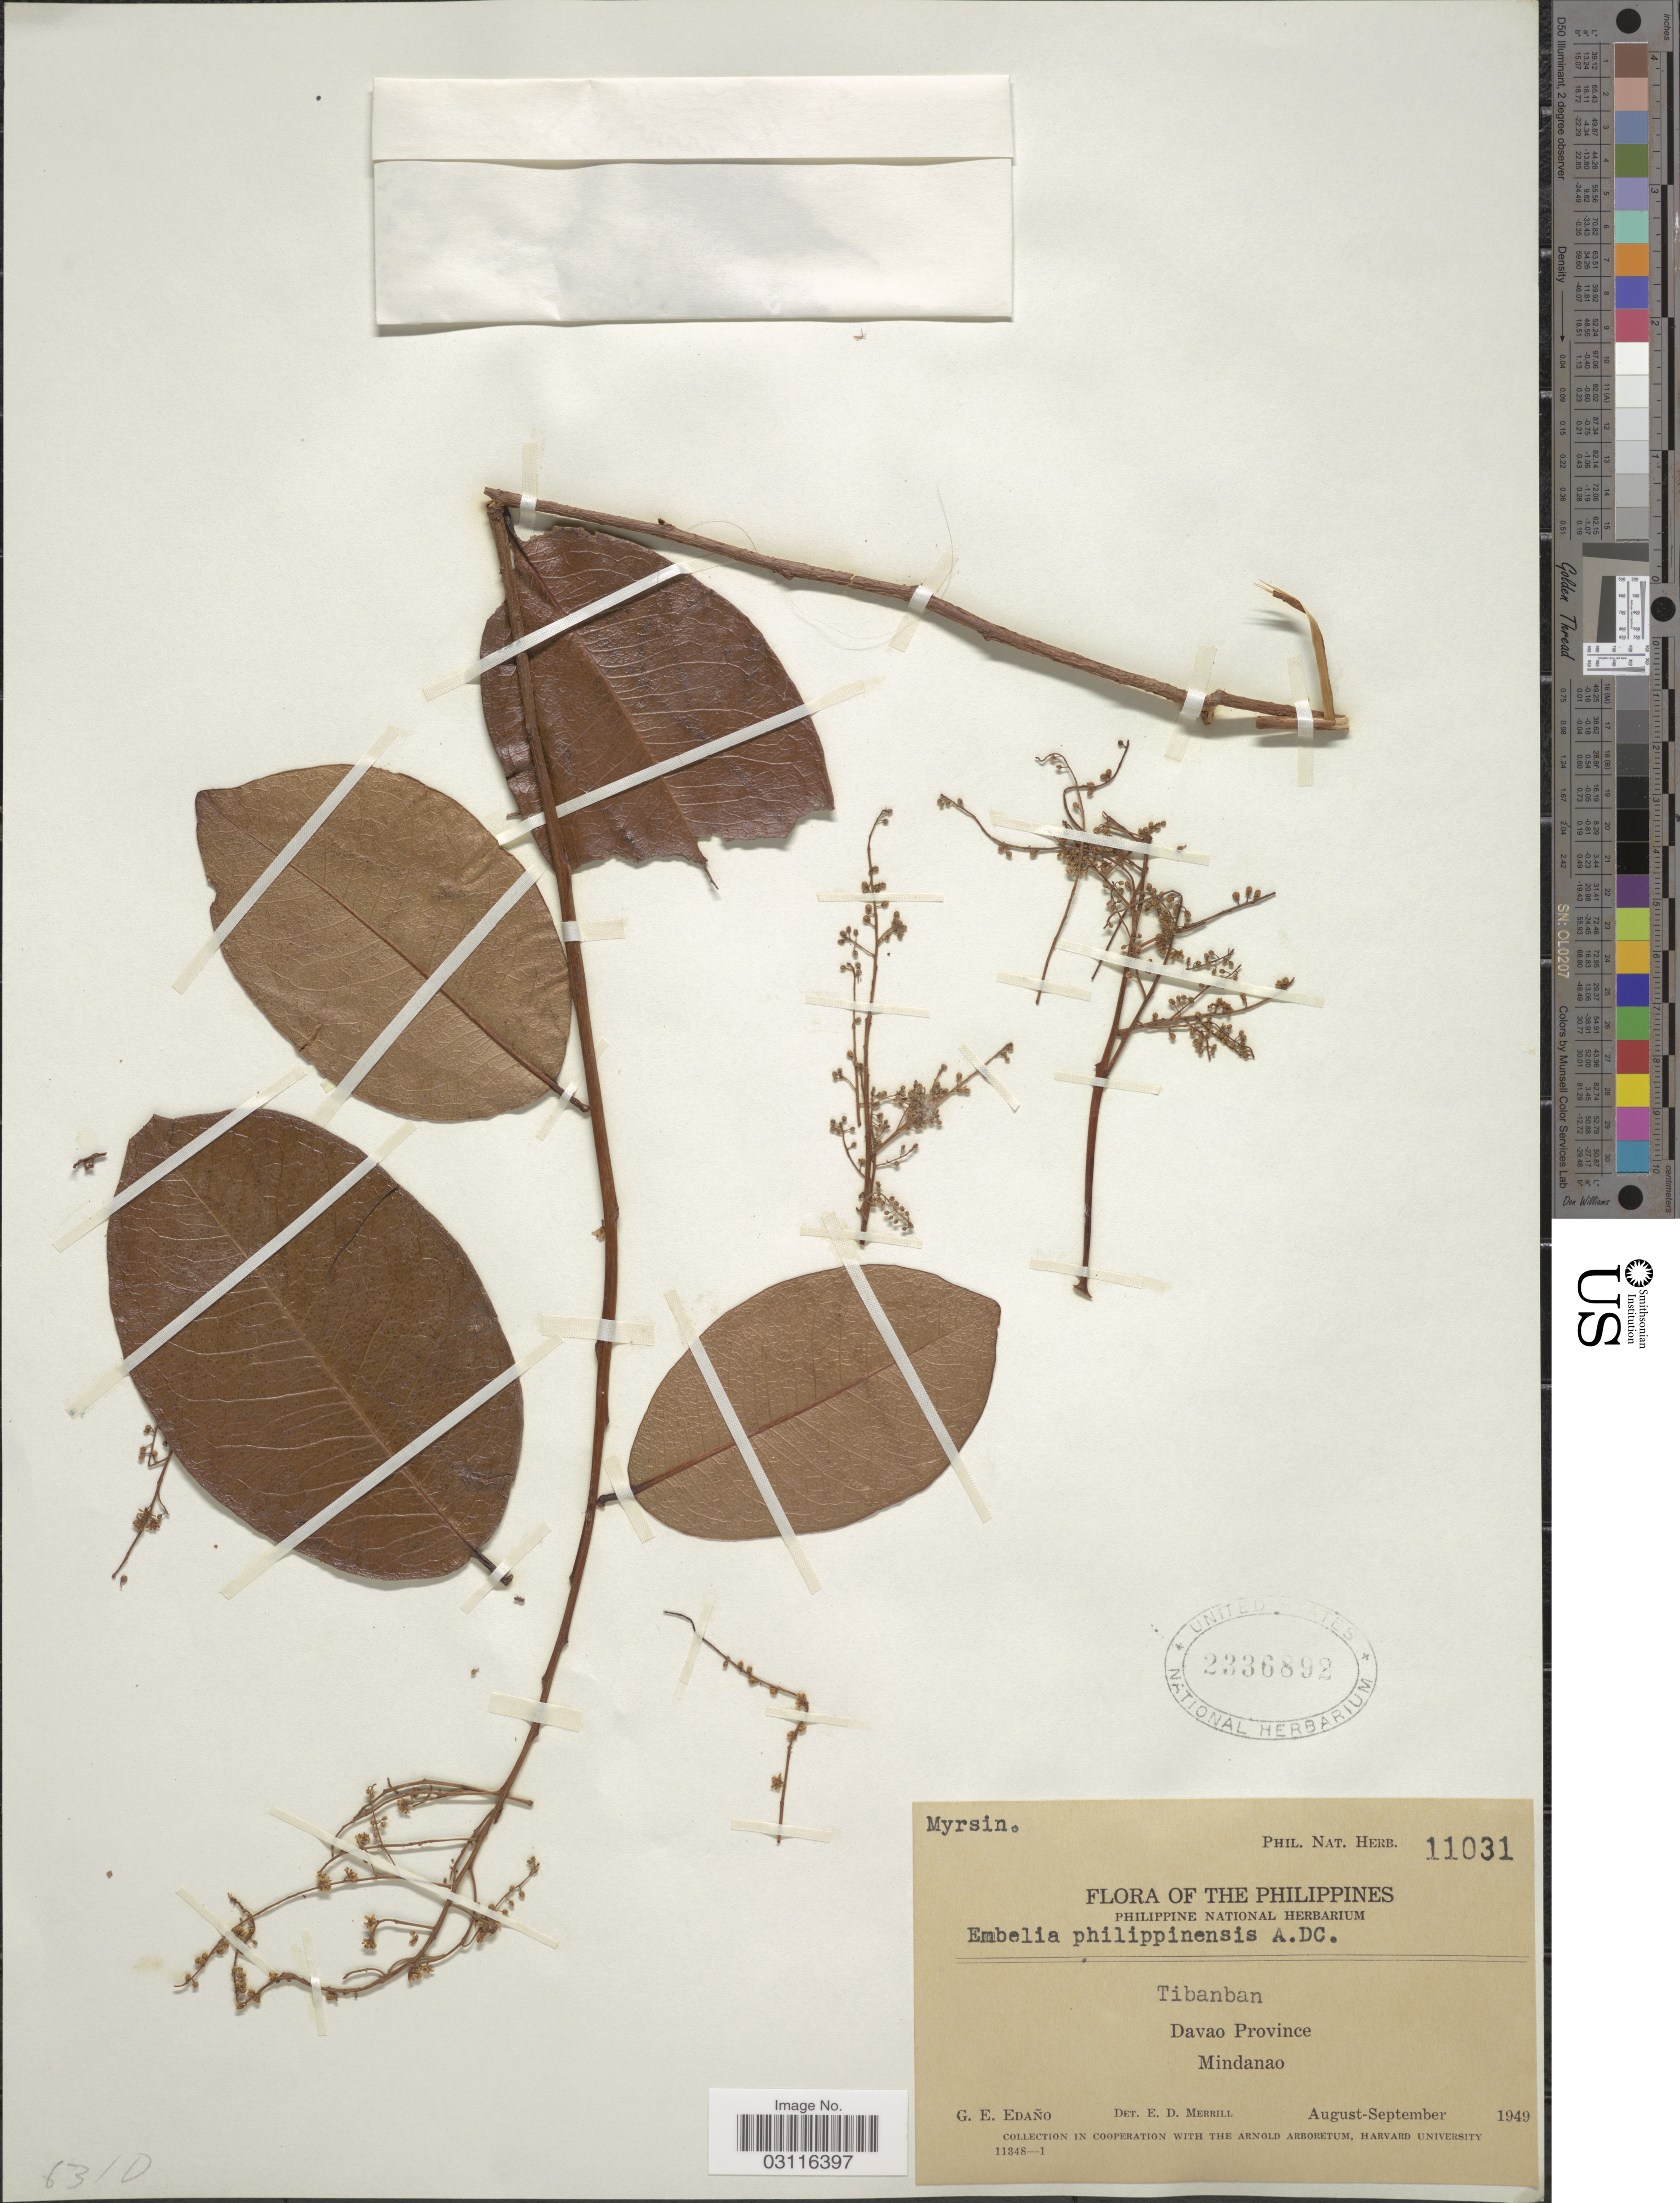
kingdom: Plantae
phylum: Tracheophyta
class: Magnoliopsida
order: Ericales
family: Primulaceae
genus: Embelia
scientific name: Embelia philippinensis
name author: A. DC.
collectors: G. E. Edaño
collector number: Phil. Nat. Herb. 11031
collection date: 1949-08/1949-09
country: Philippines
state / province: Davao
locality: Tibanban. Davao Province. Mindanao.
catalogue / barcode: US 2336892